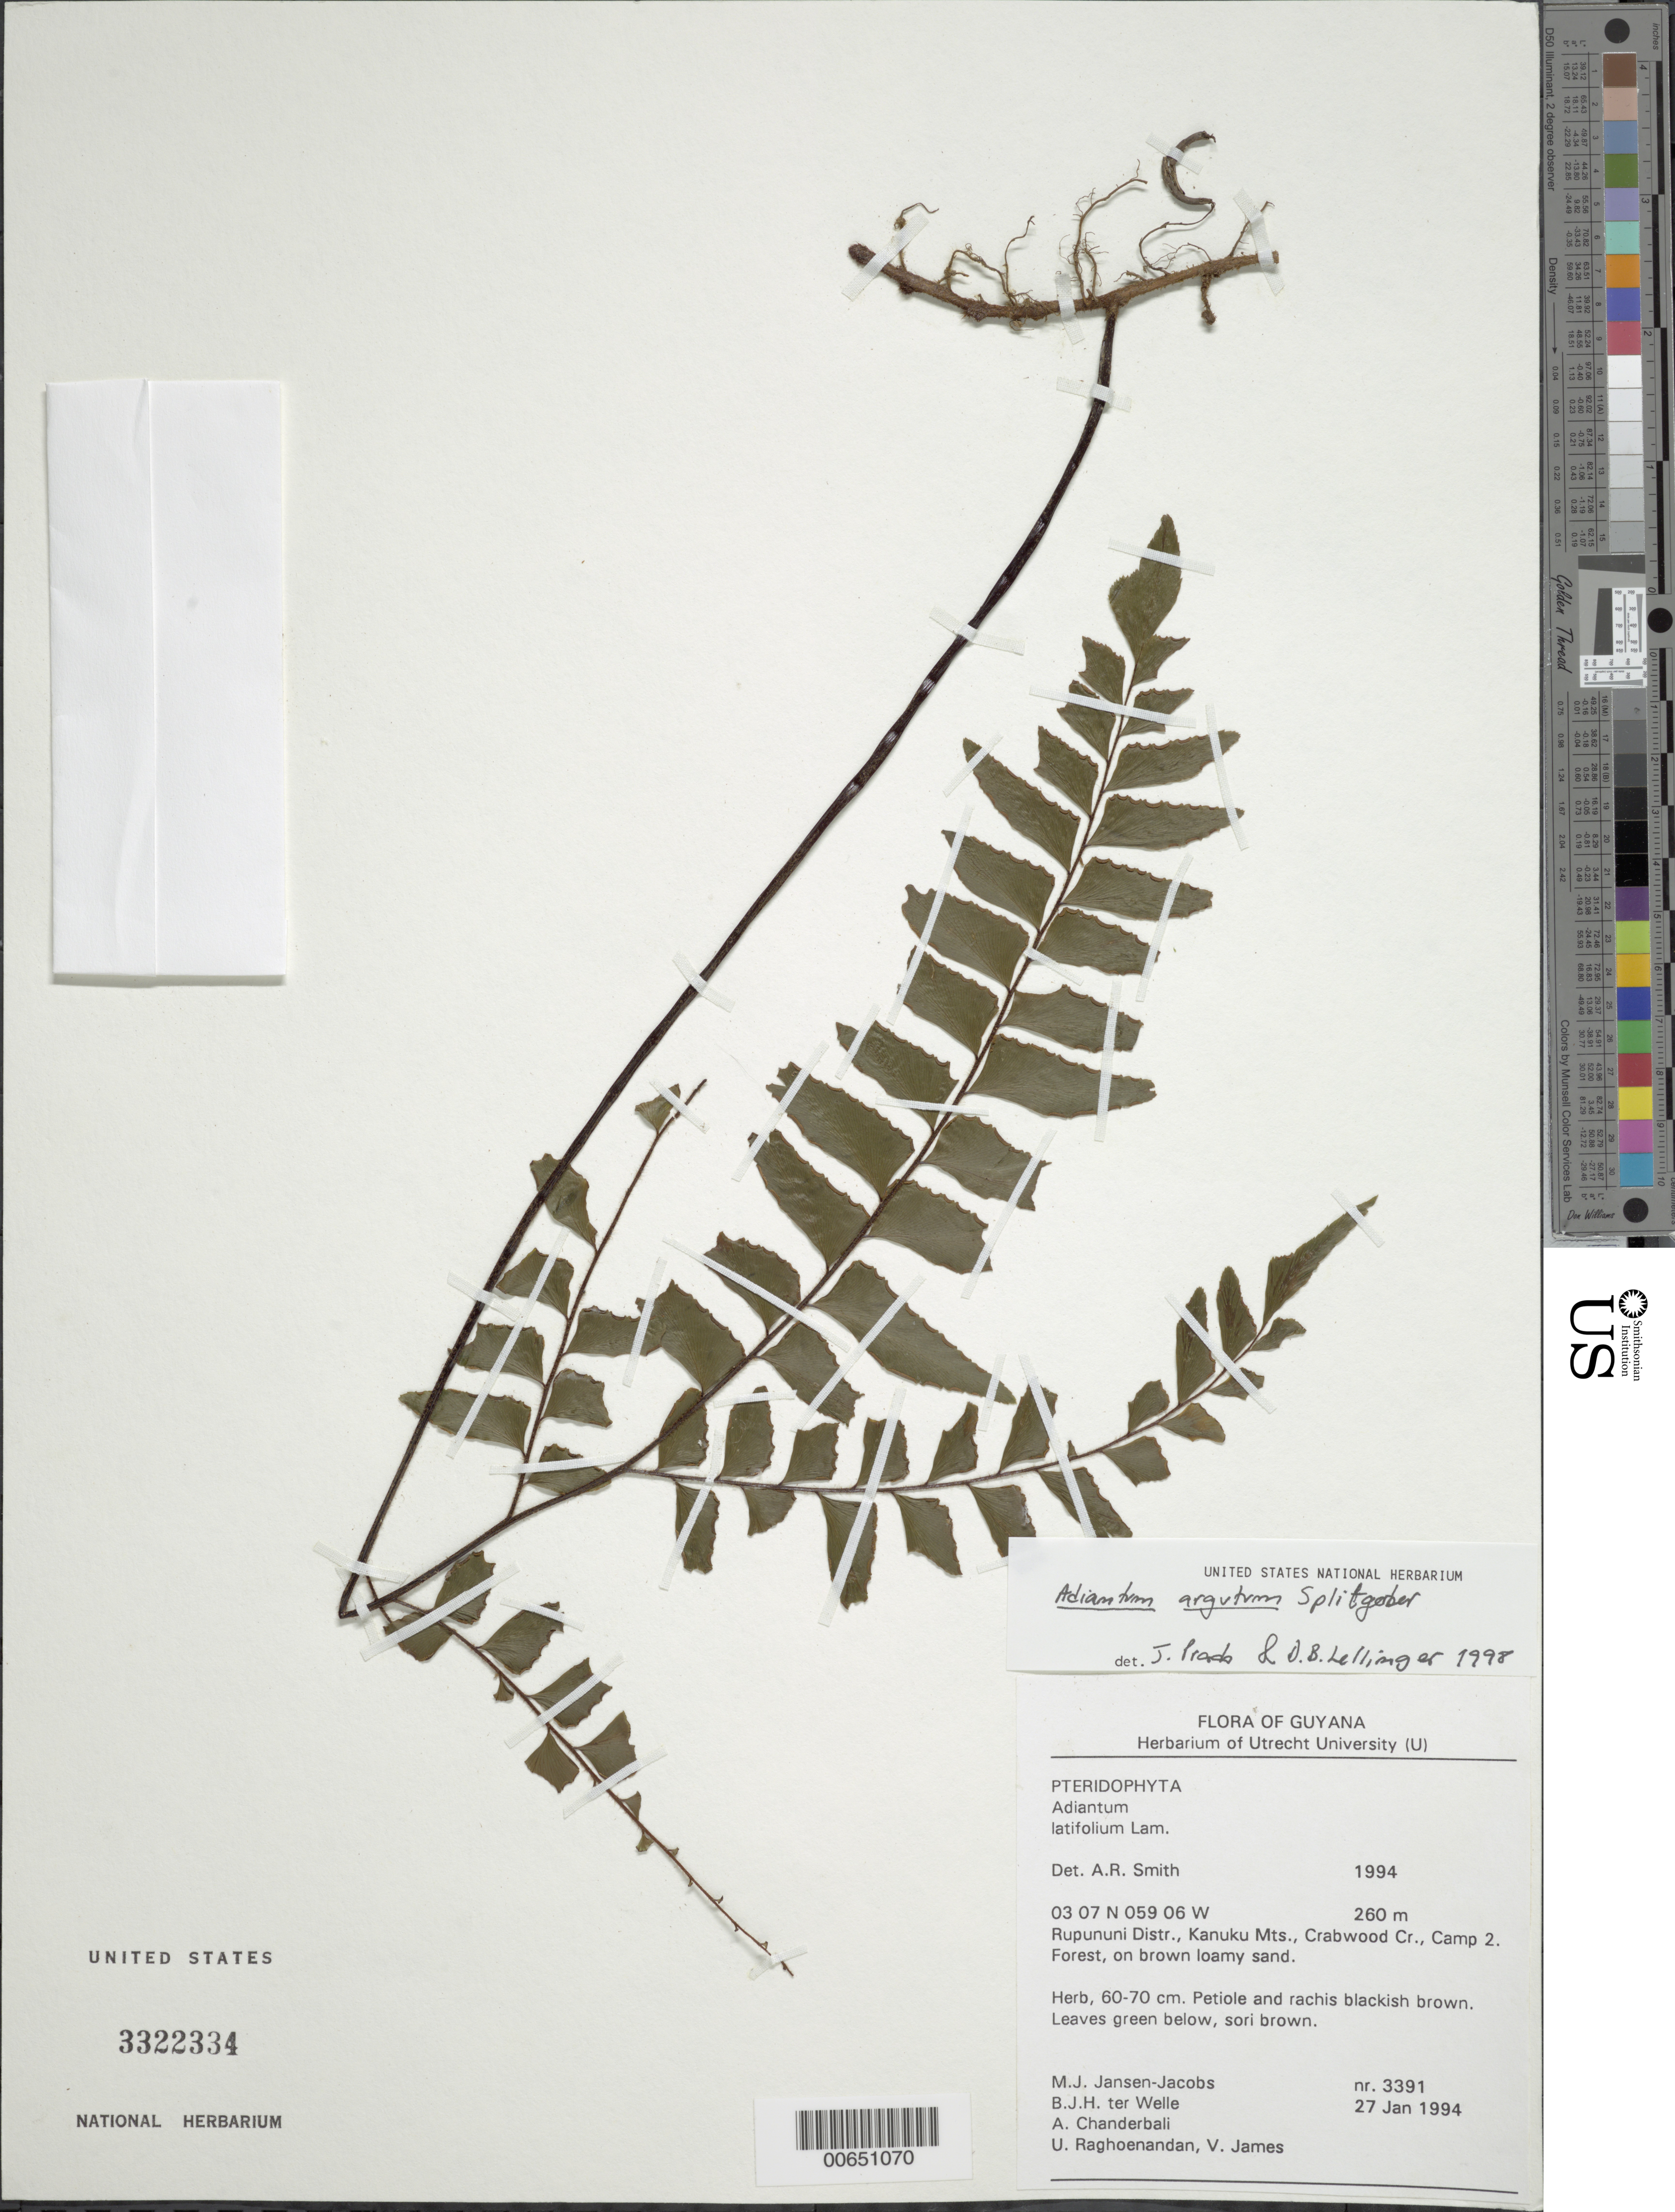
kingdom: Plantae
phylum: Tracheophyta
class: Polypodiopsida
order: Polypodiales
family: Pteridaceae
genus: Adiantum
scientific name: Adiantum argutum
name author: Splitg.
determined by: Prado, J.; Lellinger, D. B.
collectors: M. J. Jansen-Jacobs, B. Welle, A. S. Chanderbali, U. Raghoenandan & V. James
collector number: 3391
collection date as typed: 27-Jan-94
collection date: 1994-01-27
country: Guyana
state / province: U. Takutu-U. Essequibo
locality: Crabwood Cr., Camp 2, Kanuku Mts., Rupununi District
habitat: Forest, on brown loamy sand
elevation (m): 260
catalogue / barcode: US 3322334